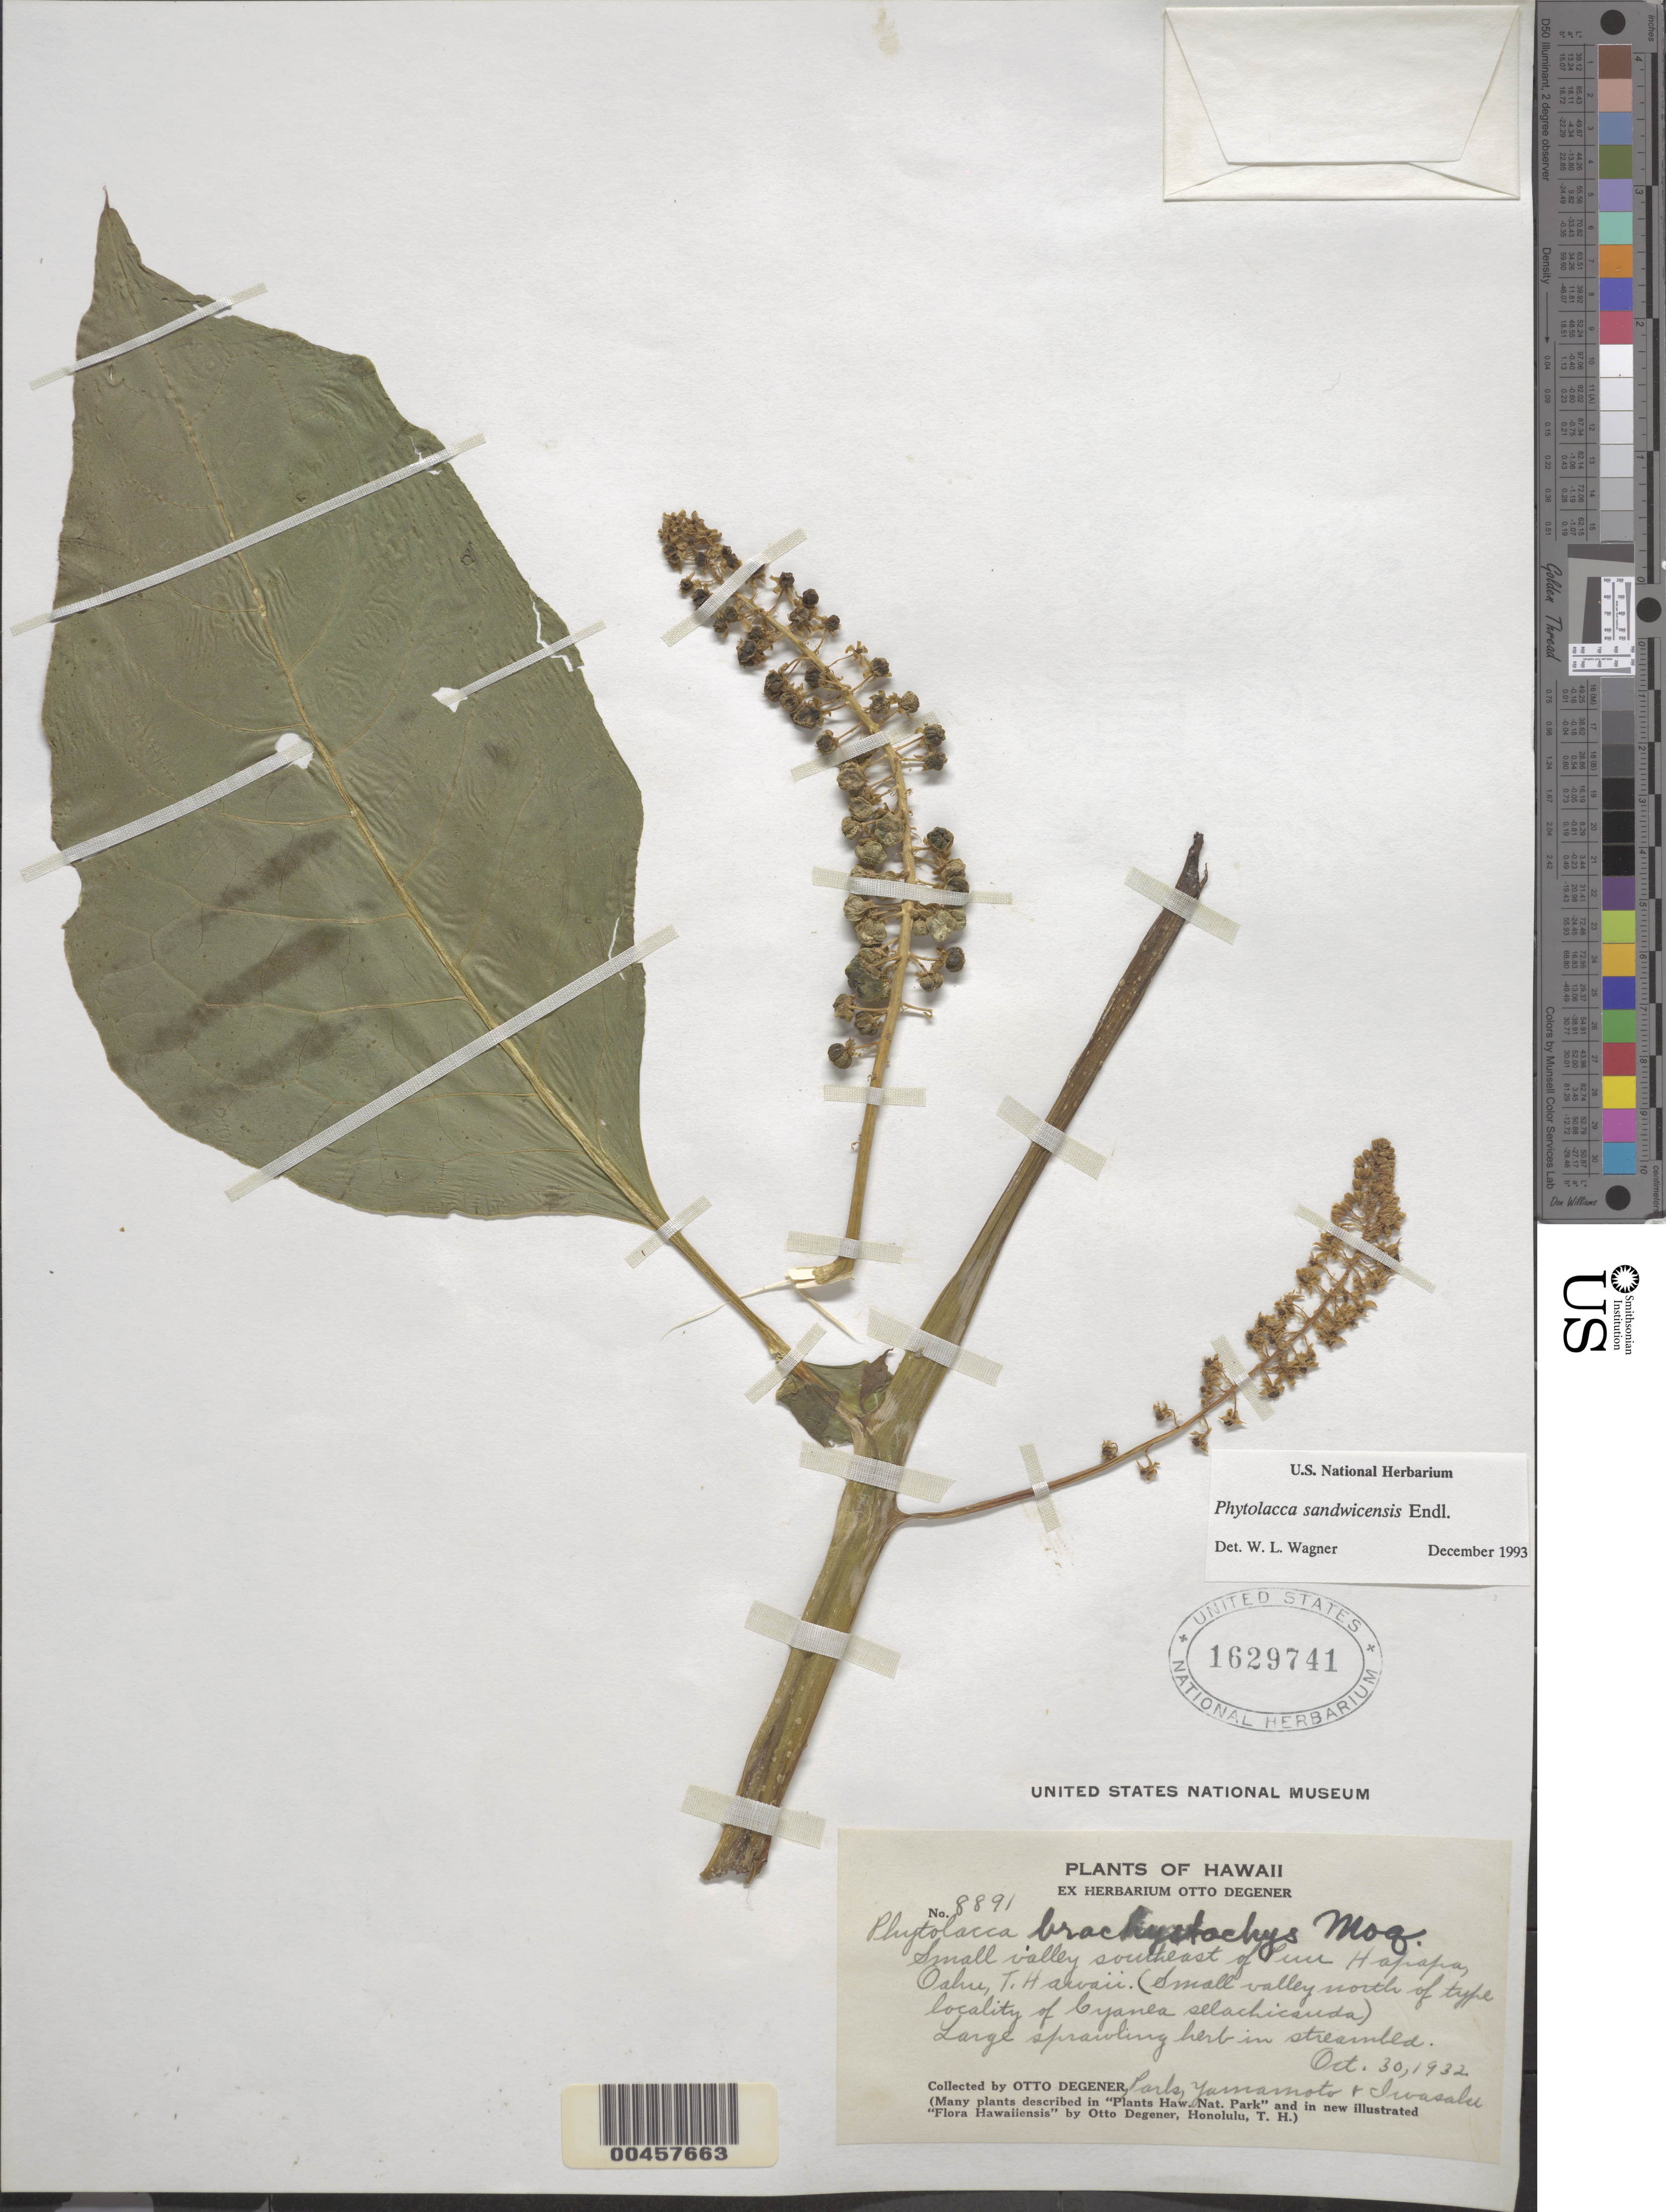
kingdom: Plantae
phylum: Tracheophyta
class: Magnoliopsida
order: Caryophyllales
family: Phytolaccaceae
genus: Phytolacca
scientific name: Phytolacca sandwicensis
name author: Endl.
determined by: Wagner, W. L., (BOT), Smithsonian Institution - National Museum of Natural History (UNITED STATES)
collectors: O. Degener, Park, Y. Yamamoto & Iwasaki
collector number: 8891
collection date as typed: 30 Oct 1932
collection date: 1932-10-30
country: United States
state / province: Hawaii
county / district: Honolulu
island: Oahu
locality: Small valley southeast of Puu Hapapa, Oahu, T. Hawaii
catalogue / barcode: US 1629741